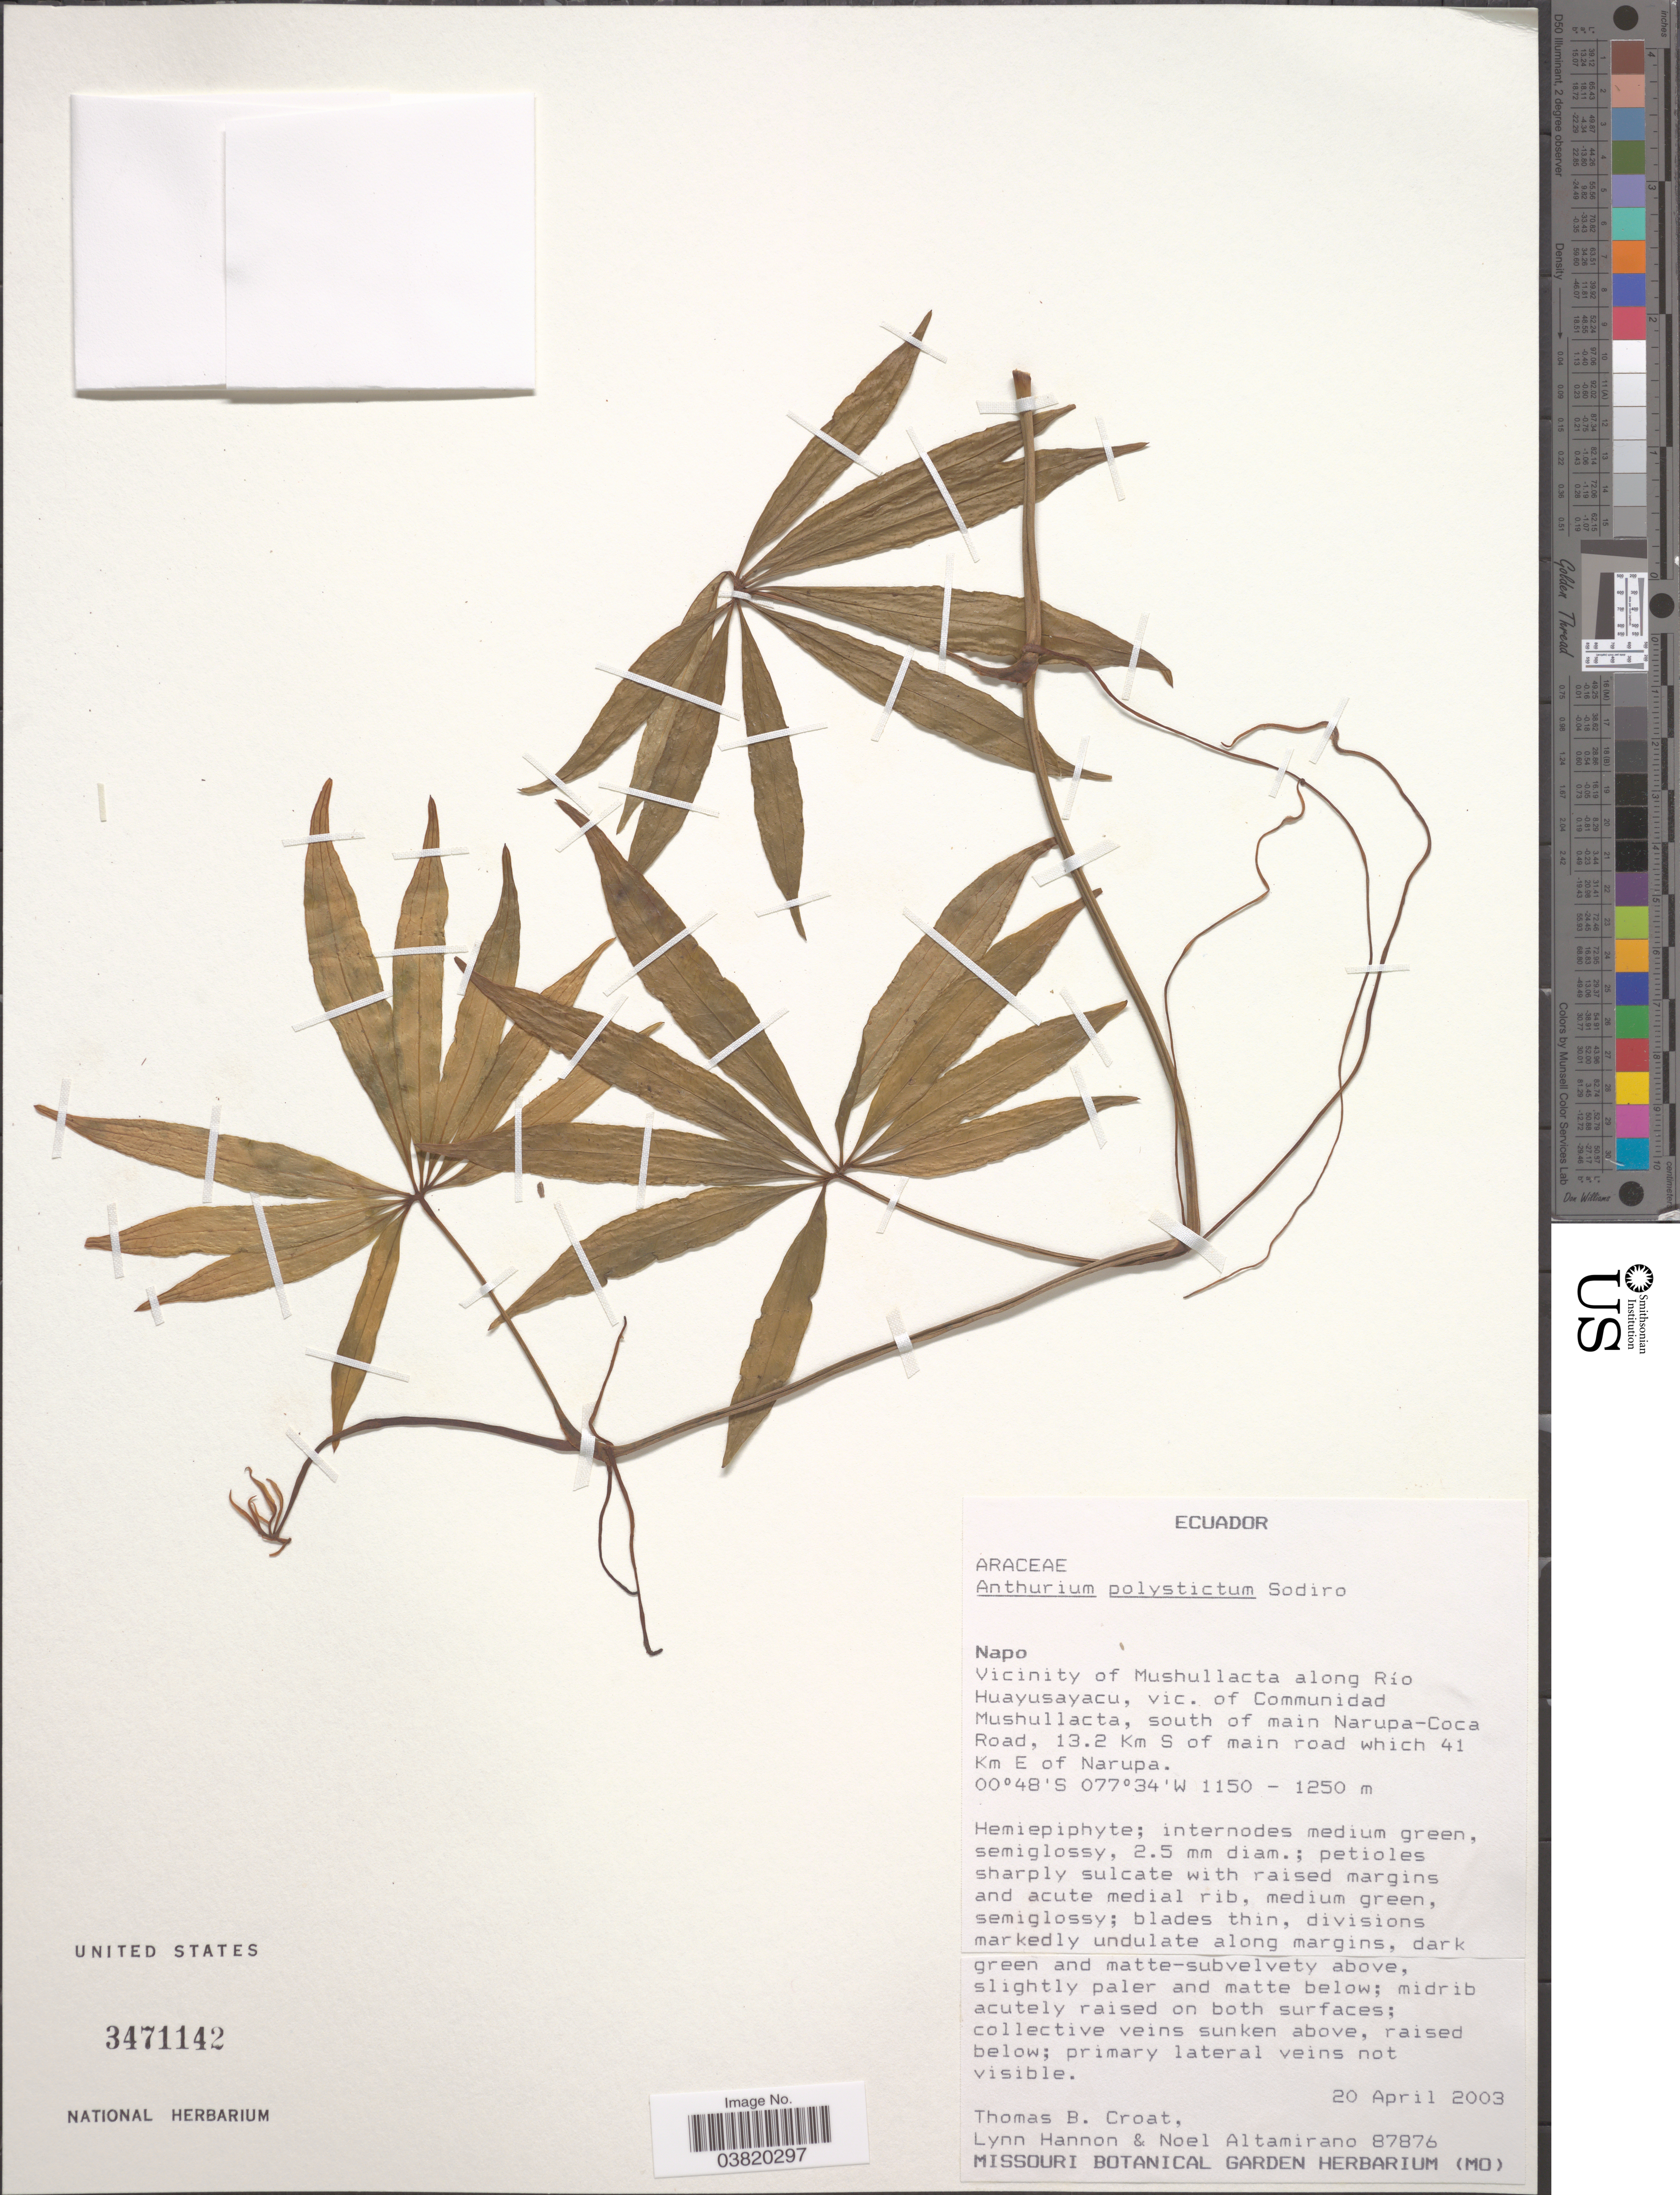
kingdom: Plantae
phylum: Tracheophyta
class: Liliopsida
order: Alismatales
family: Araceae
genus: Anthurium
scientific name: Anthurium polystictum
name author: Sodiro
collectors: T. B. Croat & N. Altamirano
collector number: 87876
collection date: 2003-04-20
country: Ecuador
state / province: Napo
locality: Vicinity of Mushullacta along Río Huayusayacu, vic. of Communidad Mushullacta, south of main Narupa-Coca Road, 13.2 Km S of main road which 41 Km E of Narupa.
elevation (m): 1150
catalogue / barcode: US 3471142